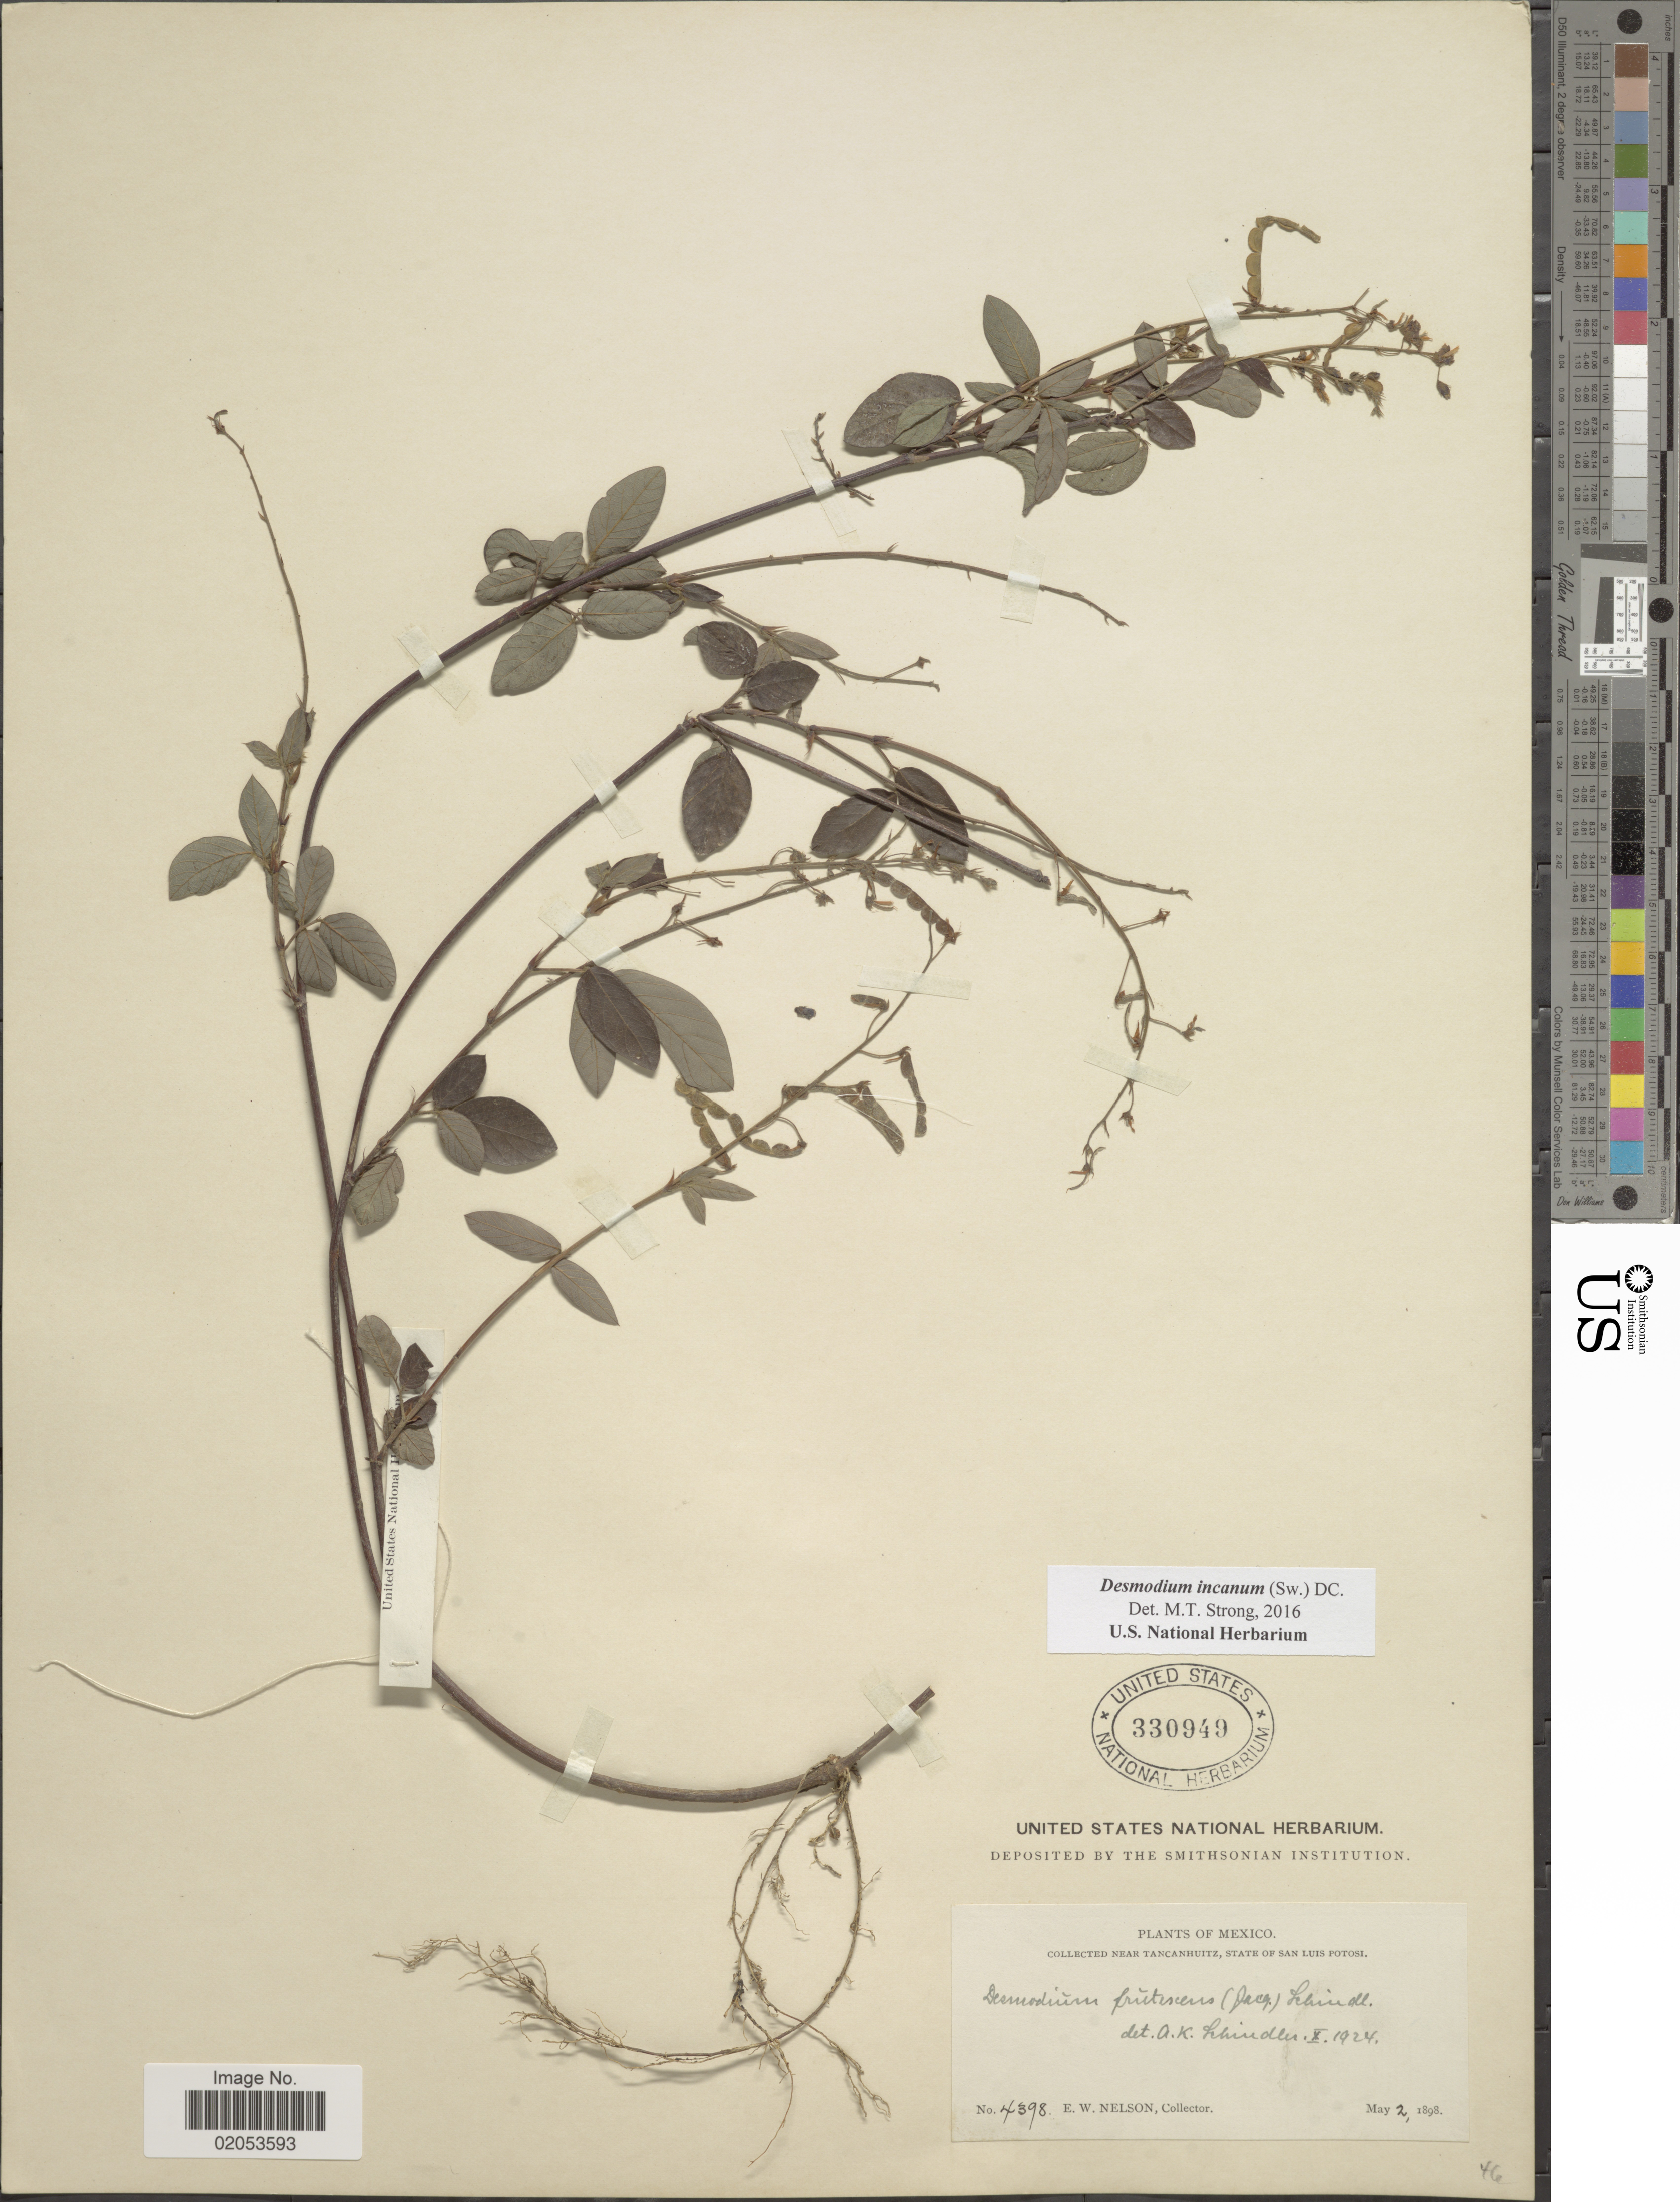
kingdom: Plantae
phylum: Tracheophyta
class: Magnoliopsida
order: Fabales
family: Fabaceae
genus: Desmodium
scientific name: Desmodium incanum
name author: (Sw.) DC.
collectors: E. W. Nelson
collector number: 4398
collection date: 1898-05-02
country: Mexico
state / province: San Luis Potosí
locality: Near Tancanhuitz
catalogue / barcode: US 330949